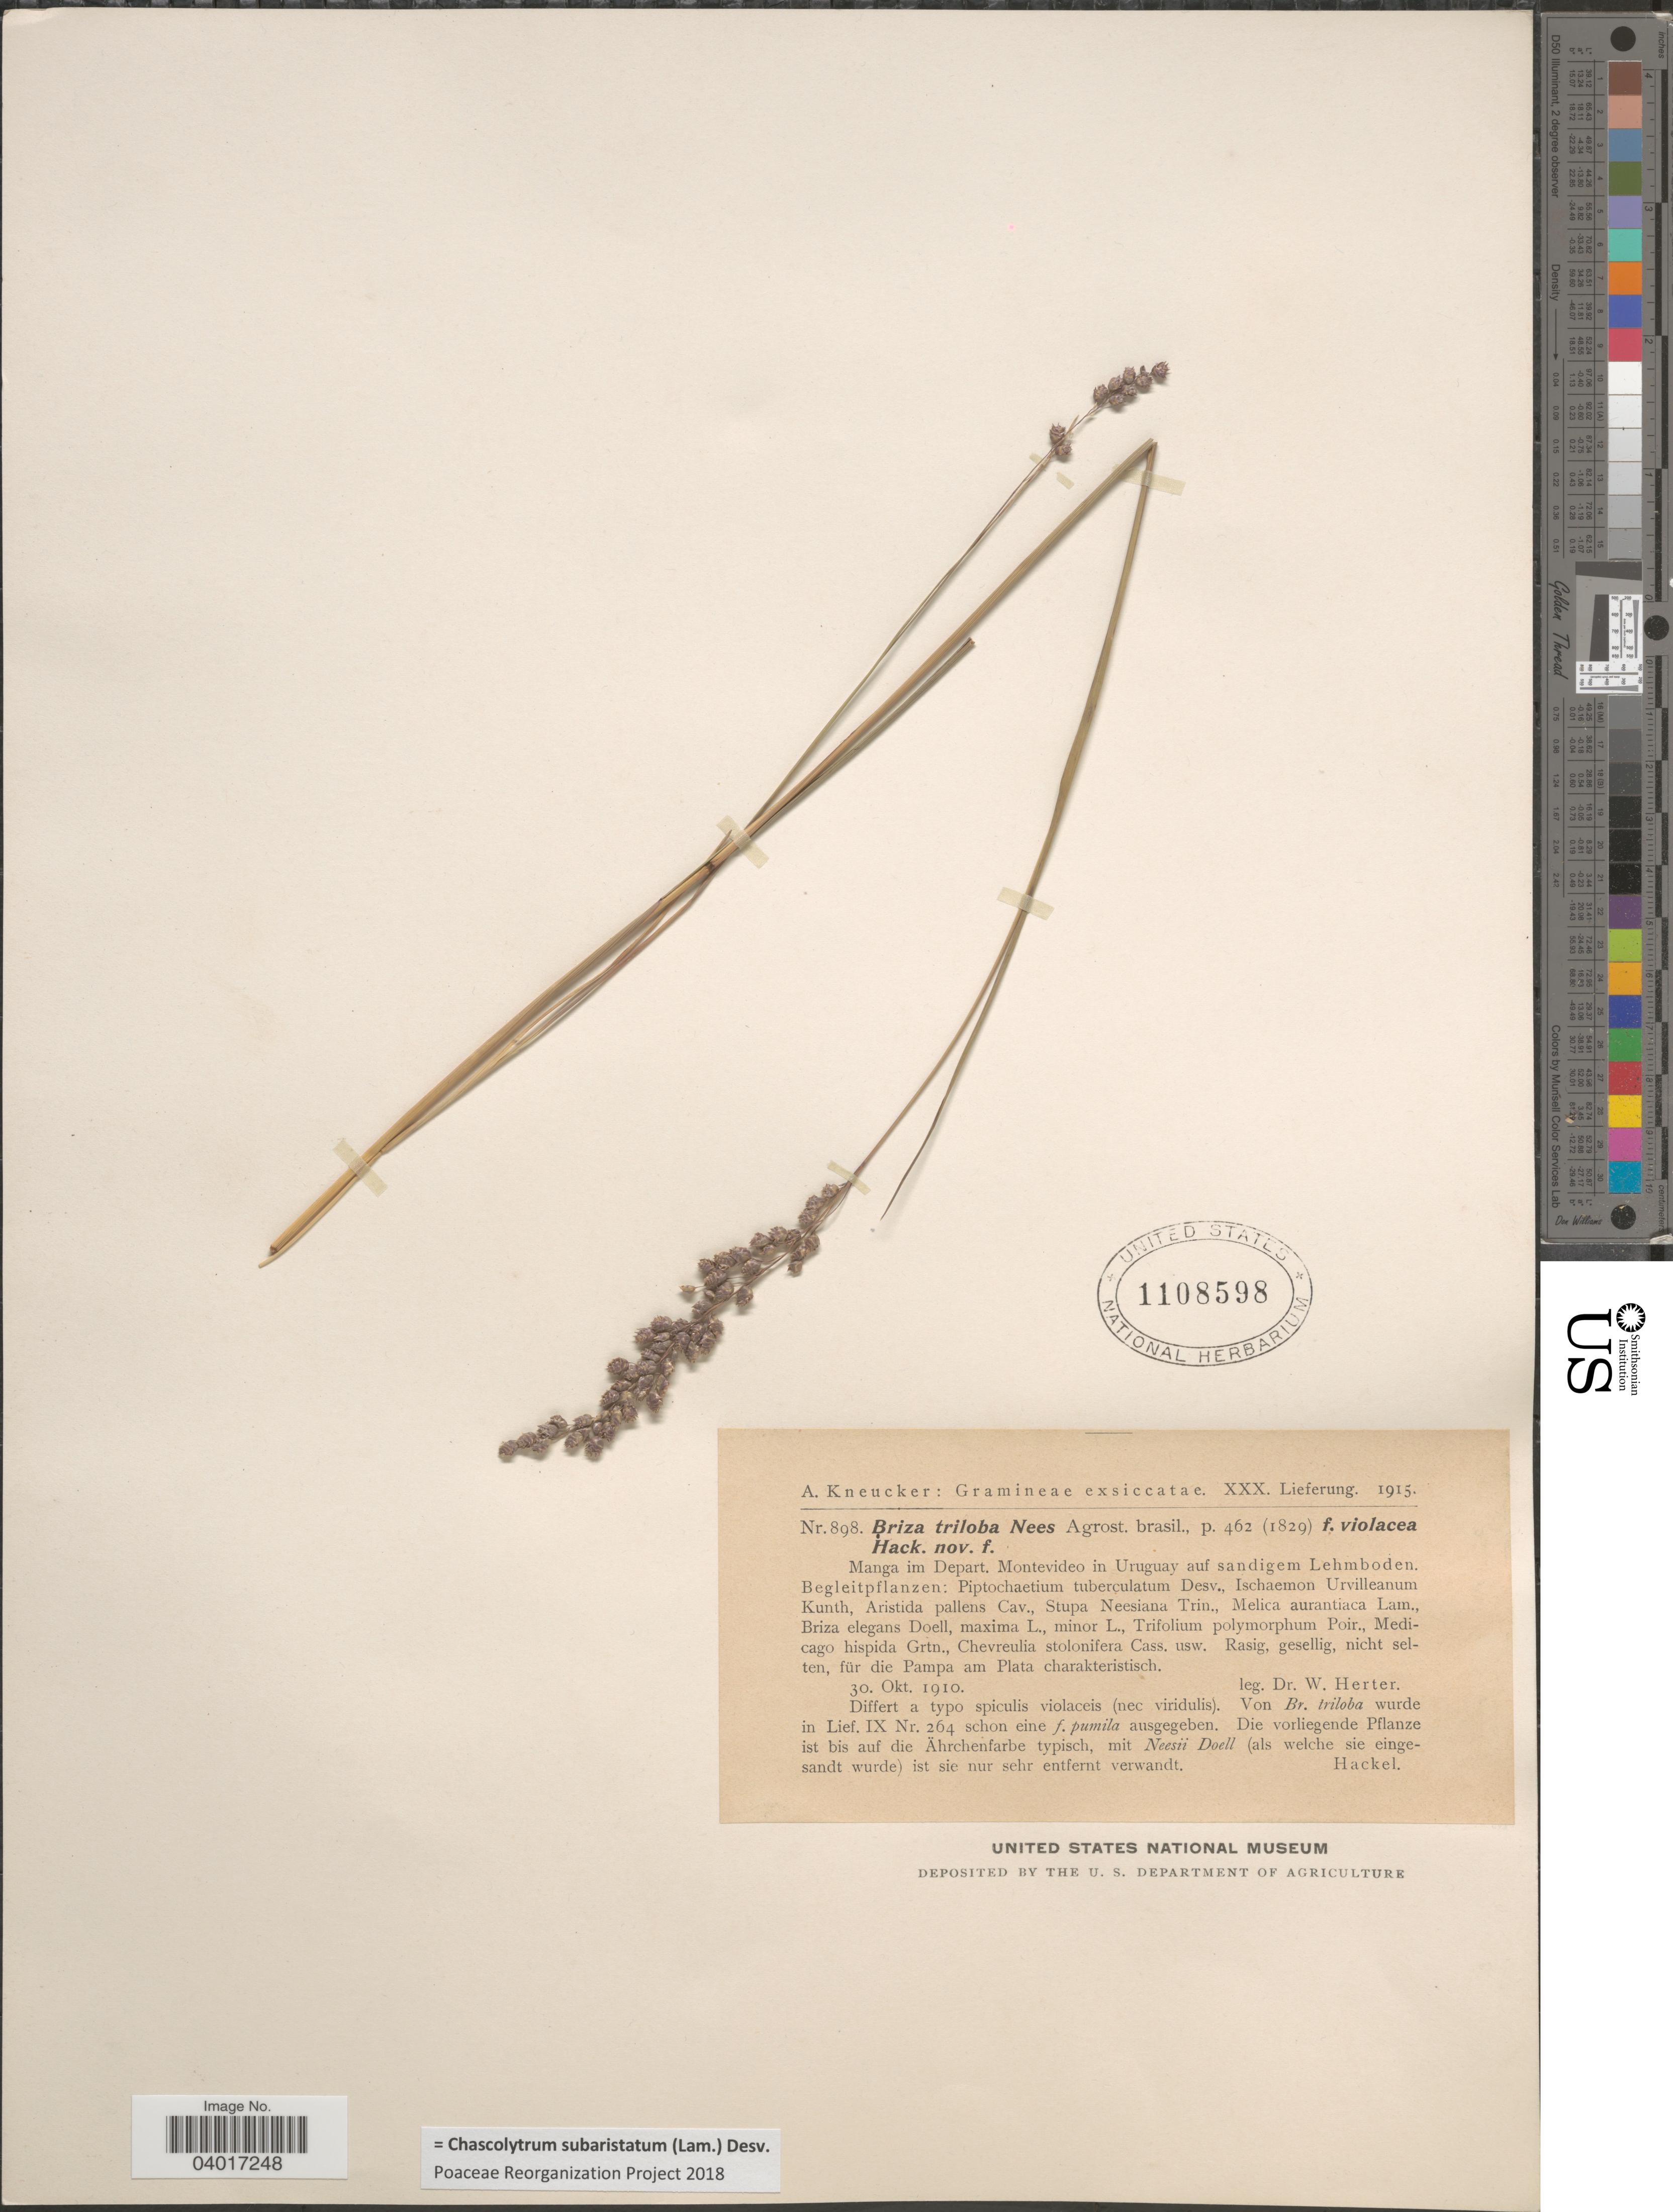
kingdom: Plantae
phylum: Tracheophyta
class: Liliopsida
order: Poales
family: Poaceae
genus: Chascolytrum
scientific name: Chascolytrum subaristatum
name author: (Lam.) Desv.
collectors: W. G. Herter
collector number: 898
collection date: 1910-10-30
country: Uruguay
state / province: Montevideo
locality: Manga im Depart. Montevideo auf sandigem Lehmboden.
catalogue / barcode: US 1108598